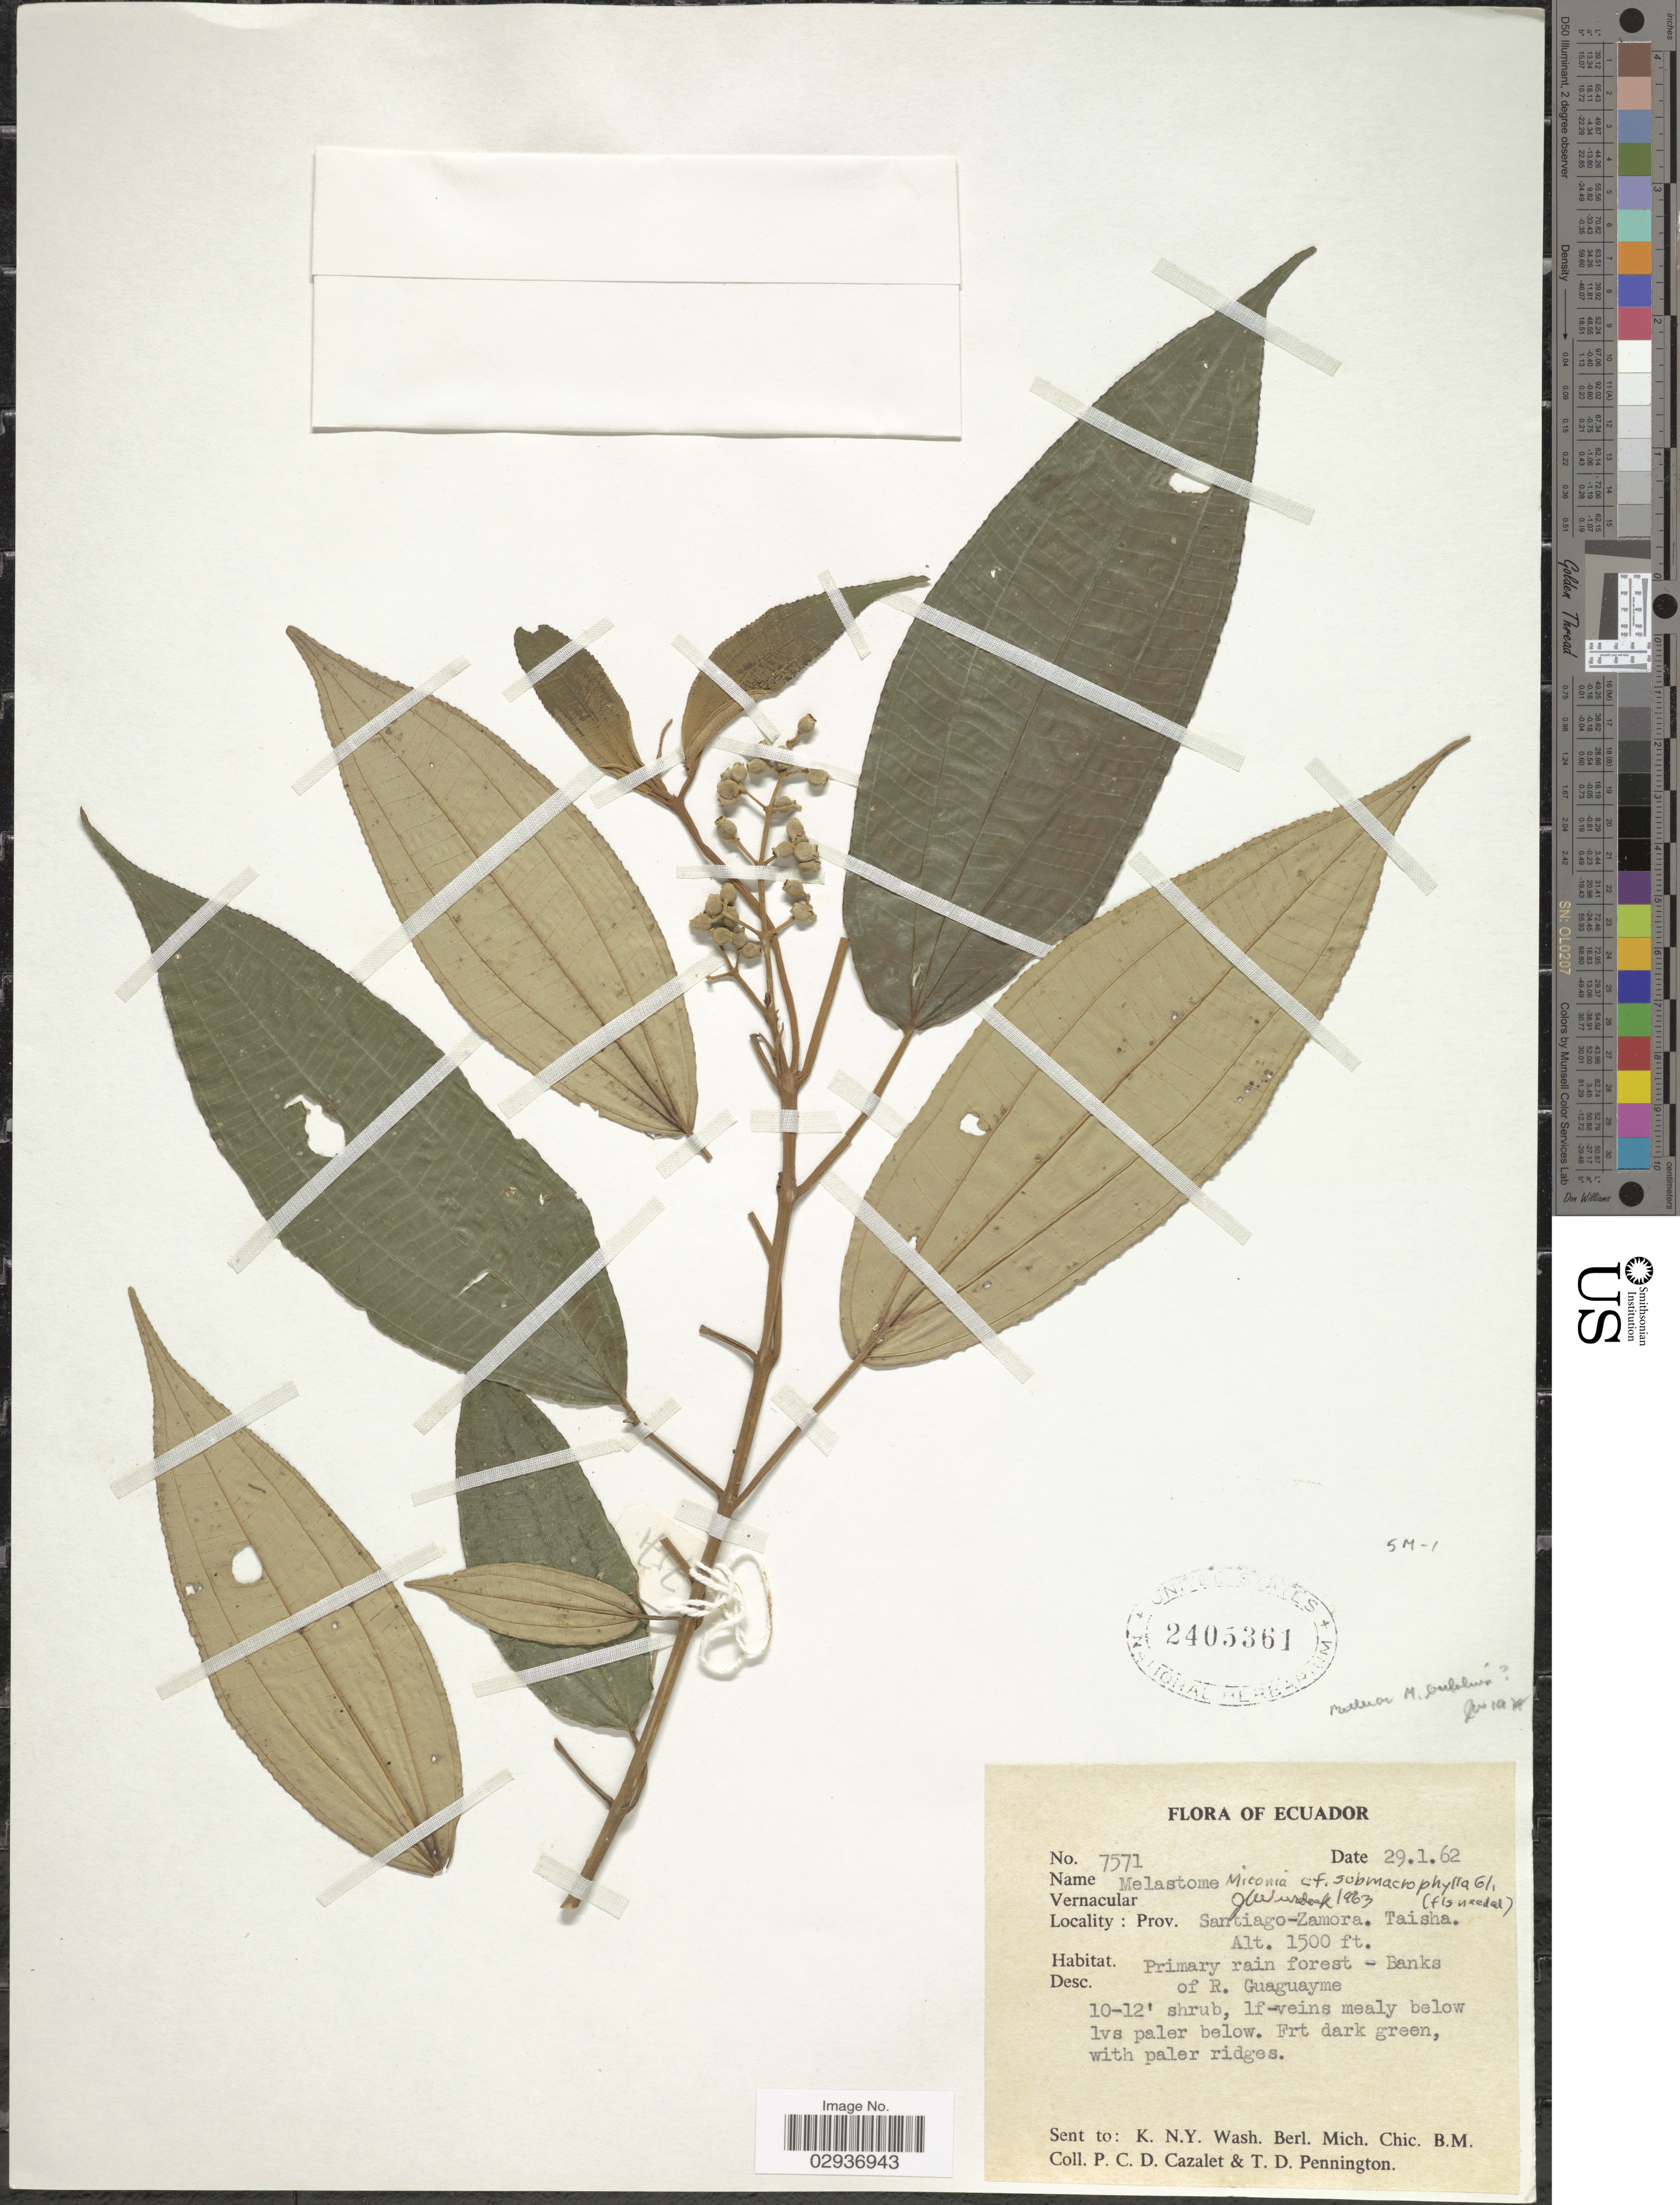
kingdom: Plantae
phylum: Tracheophyta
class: Magnoliopsida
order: Myrtales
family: Melastomataceae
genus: Miconia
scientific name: Miconia bubalina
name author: Naudin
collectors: P. C. D. Cazalet & T. D. Pennington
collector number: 7571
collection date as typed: Transcribed d/m/y: 29/1/62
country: Ecuador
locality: Prov. Santiago-Zamora. Taisha. Banks of R. Guaguayme.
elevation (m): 457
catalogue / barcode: US 2405361